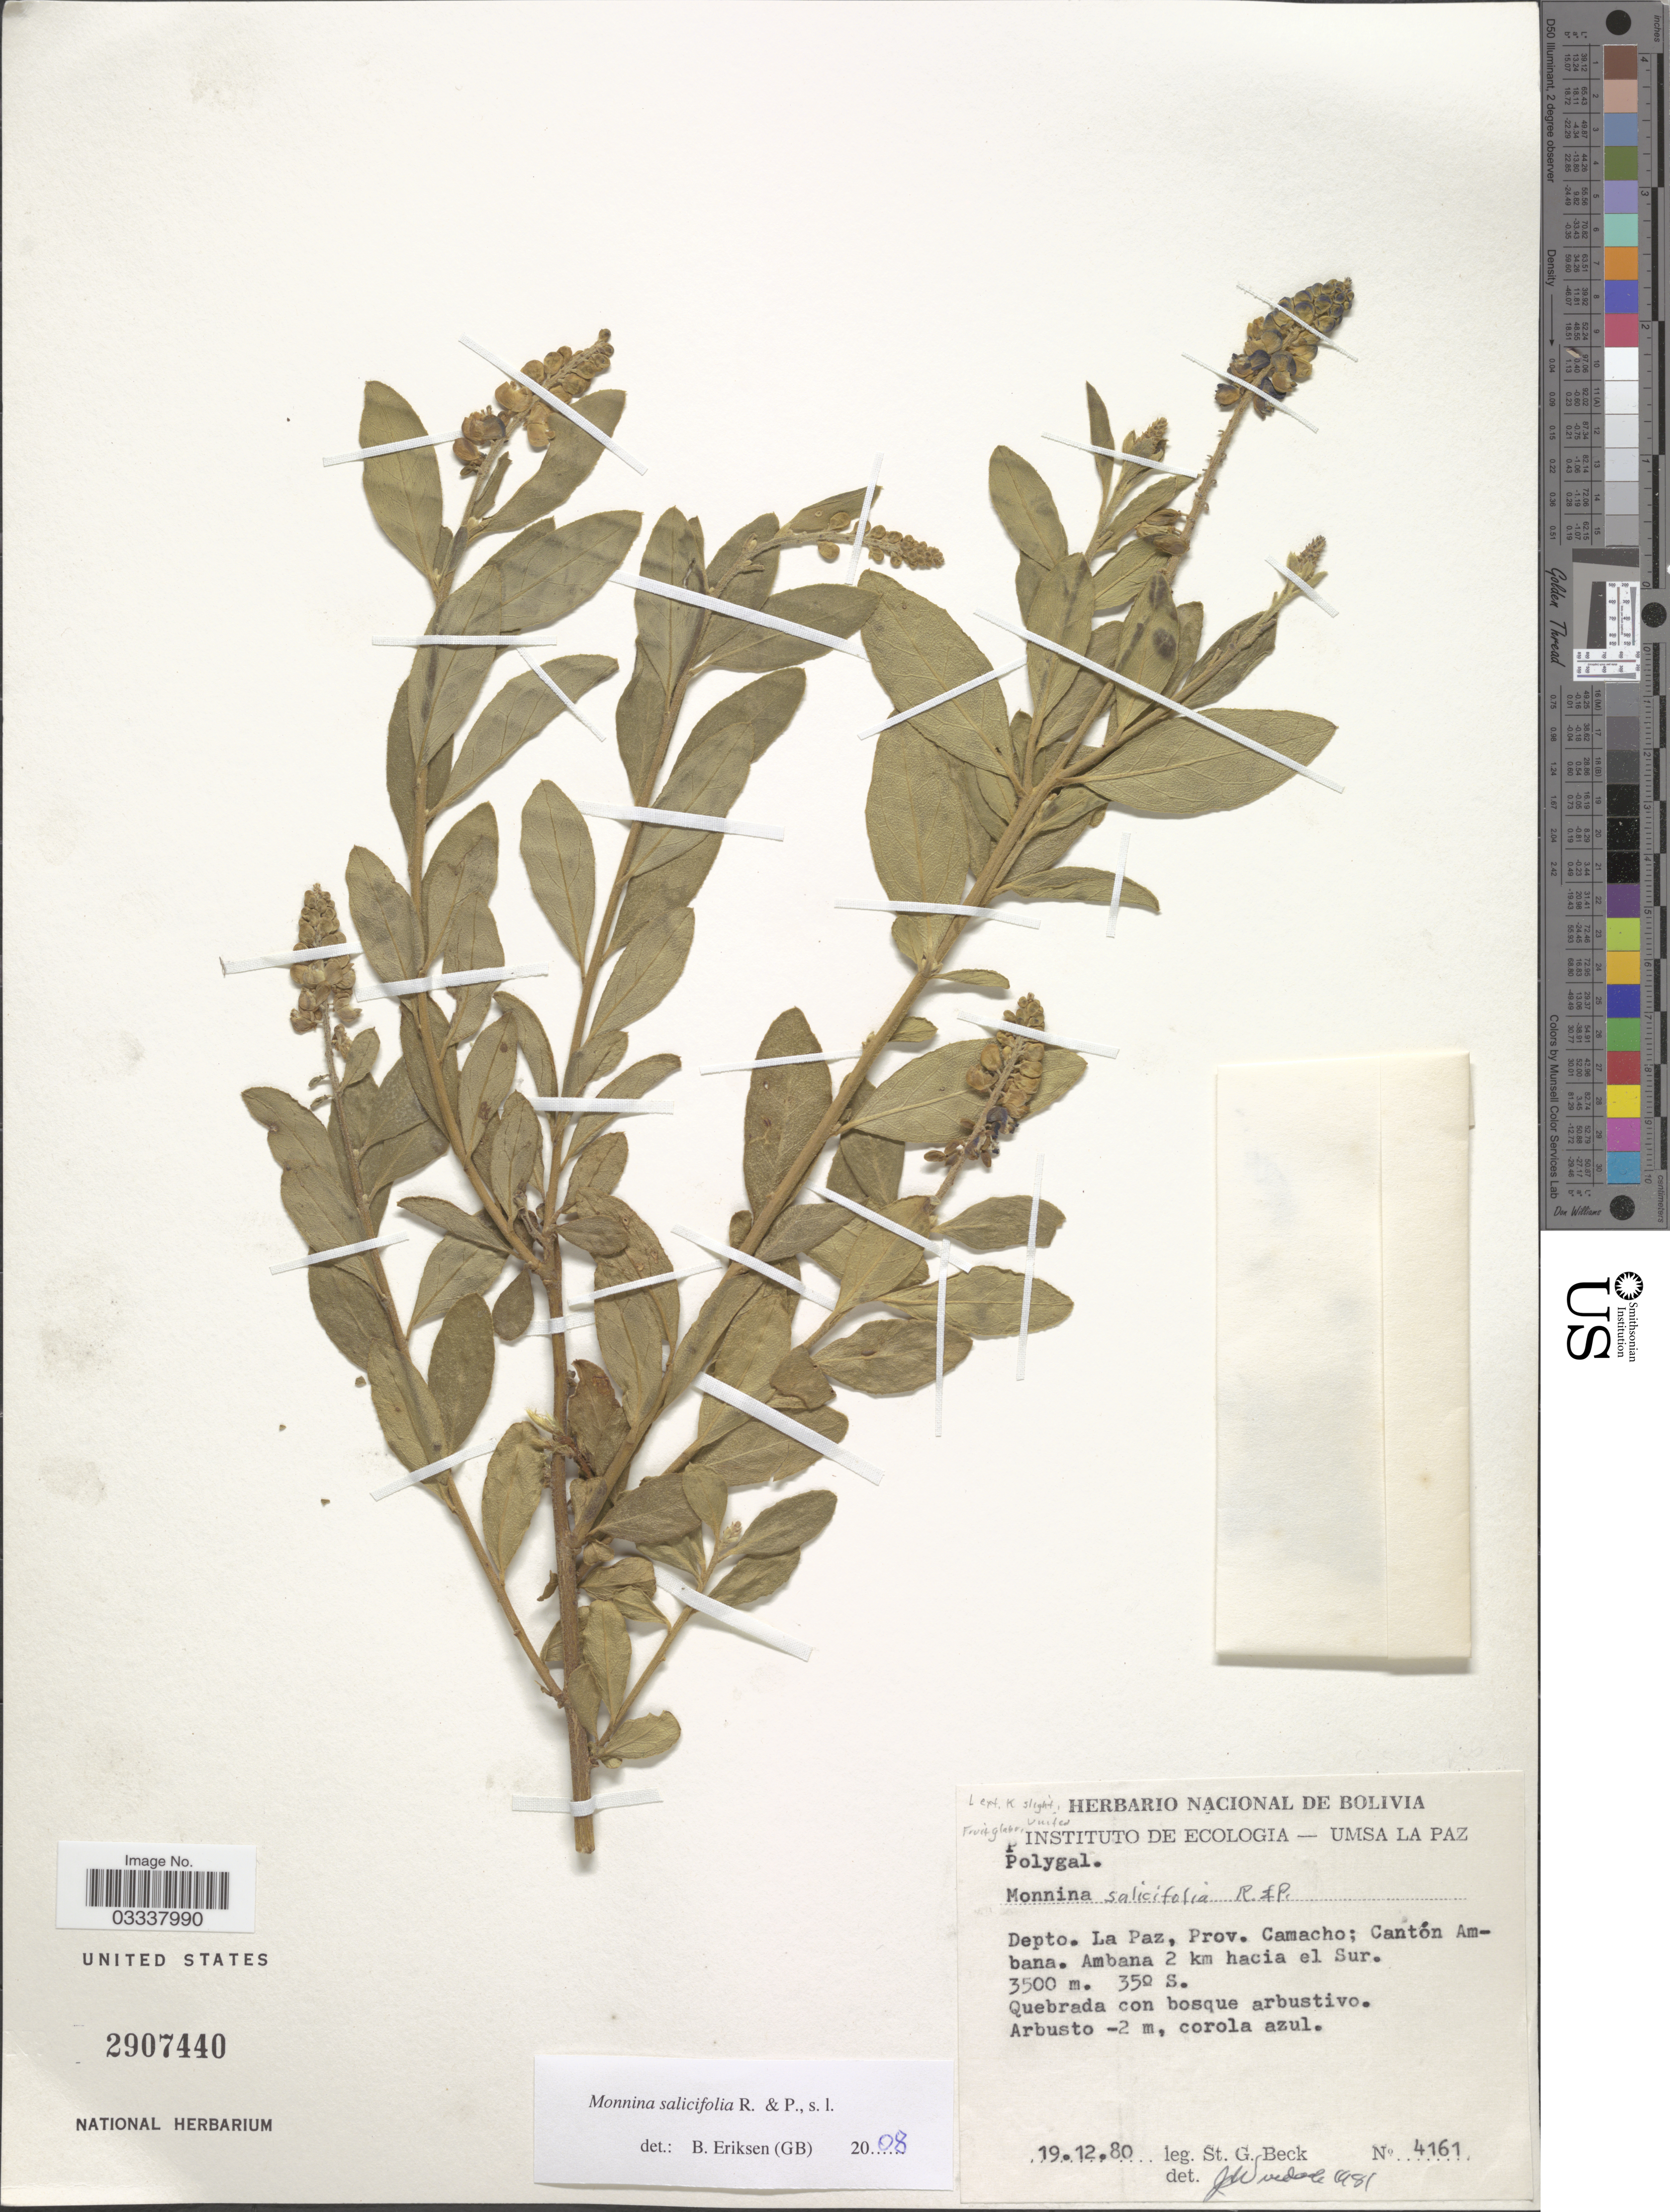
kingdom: Plantae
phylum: Tracheophyta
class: Magnoliopsida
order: Fabales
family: Polygalaceae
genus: Monnina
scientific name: Monnina salicifolia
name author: Ruiz & Pav.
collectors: S. G. Beck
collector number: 4161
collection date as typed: Transcribed d/m/y: 19/12/80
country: Bolivia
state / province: La Paz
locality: Depto. La Paz, Prov. Camacho; Cantón Ambana. Ambana 2 km hacia el Sur.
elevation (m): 3500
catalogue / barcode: US 2907440